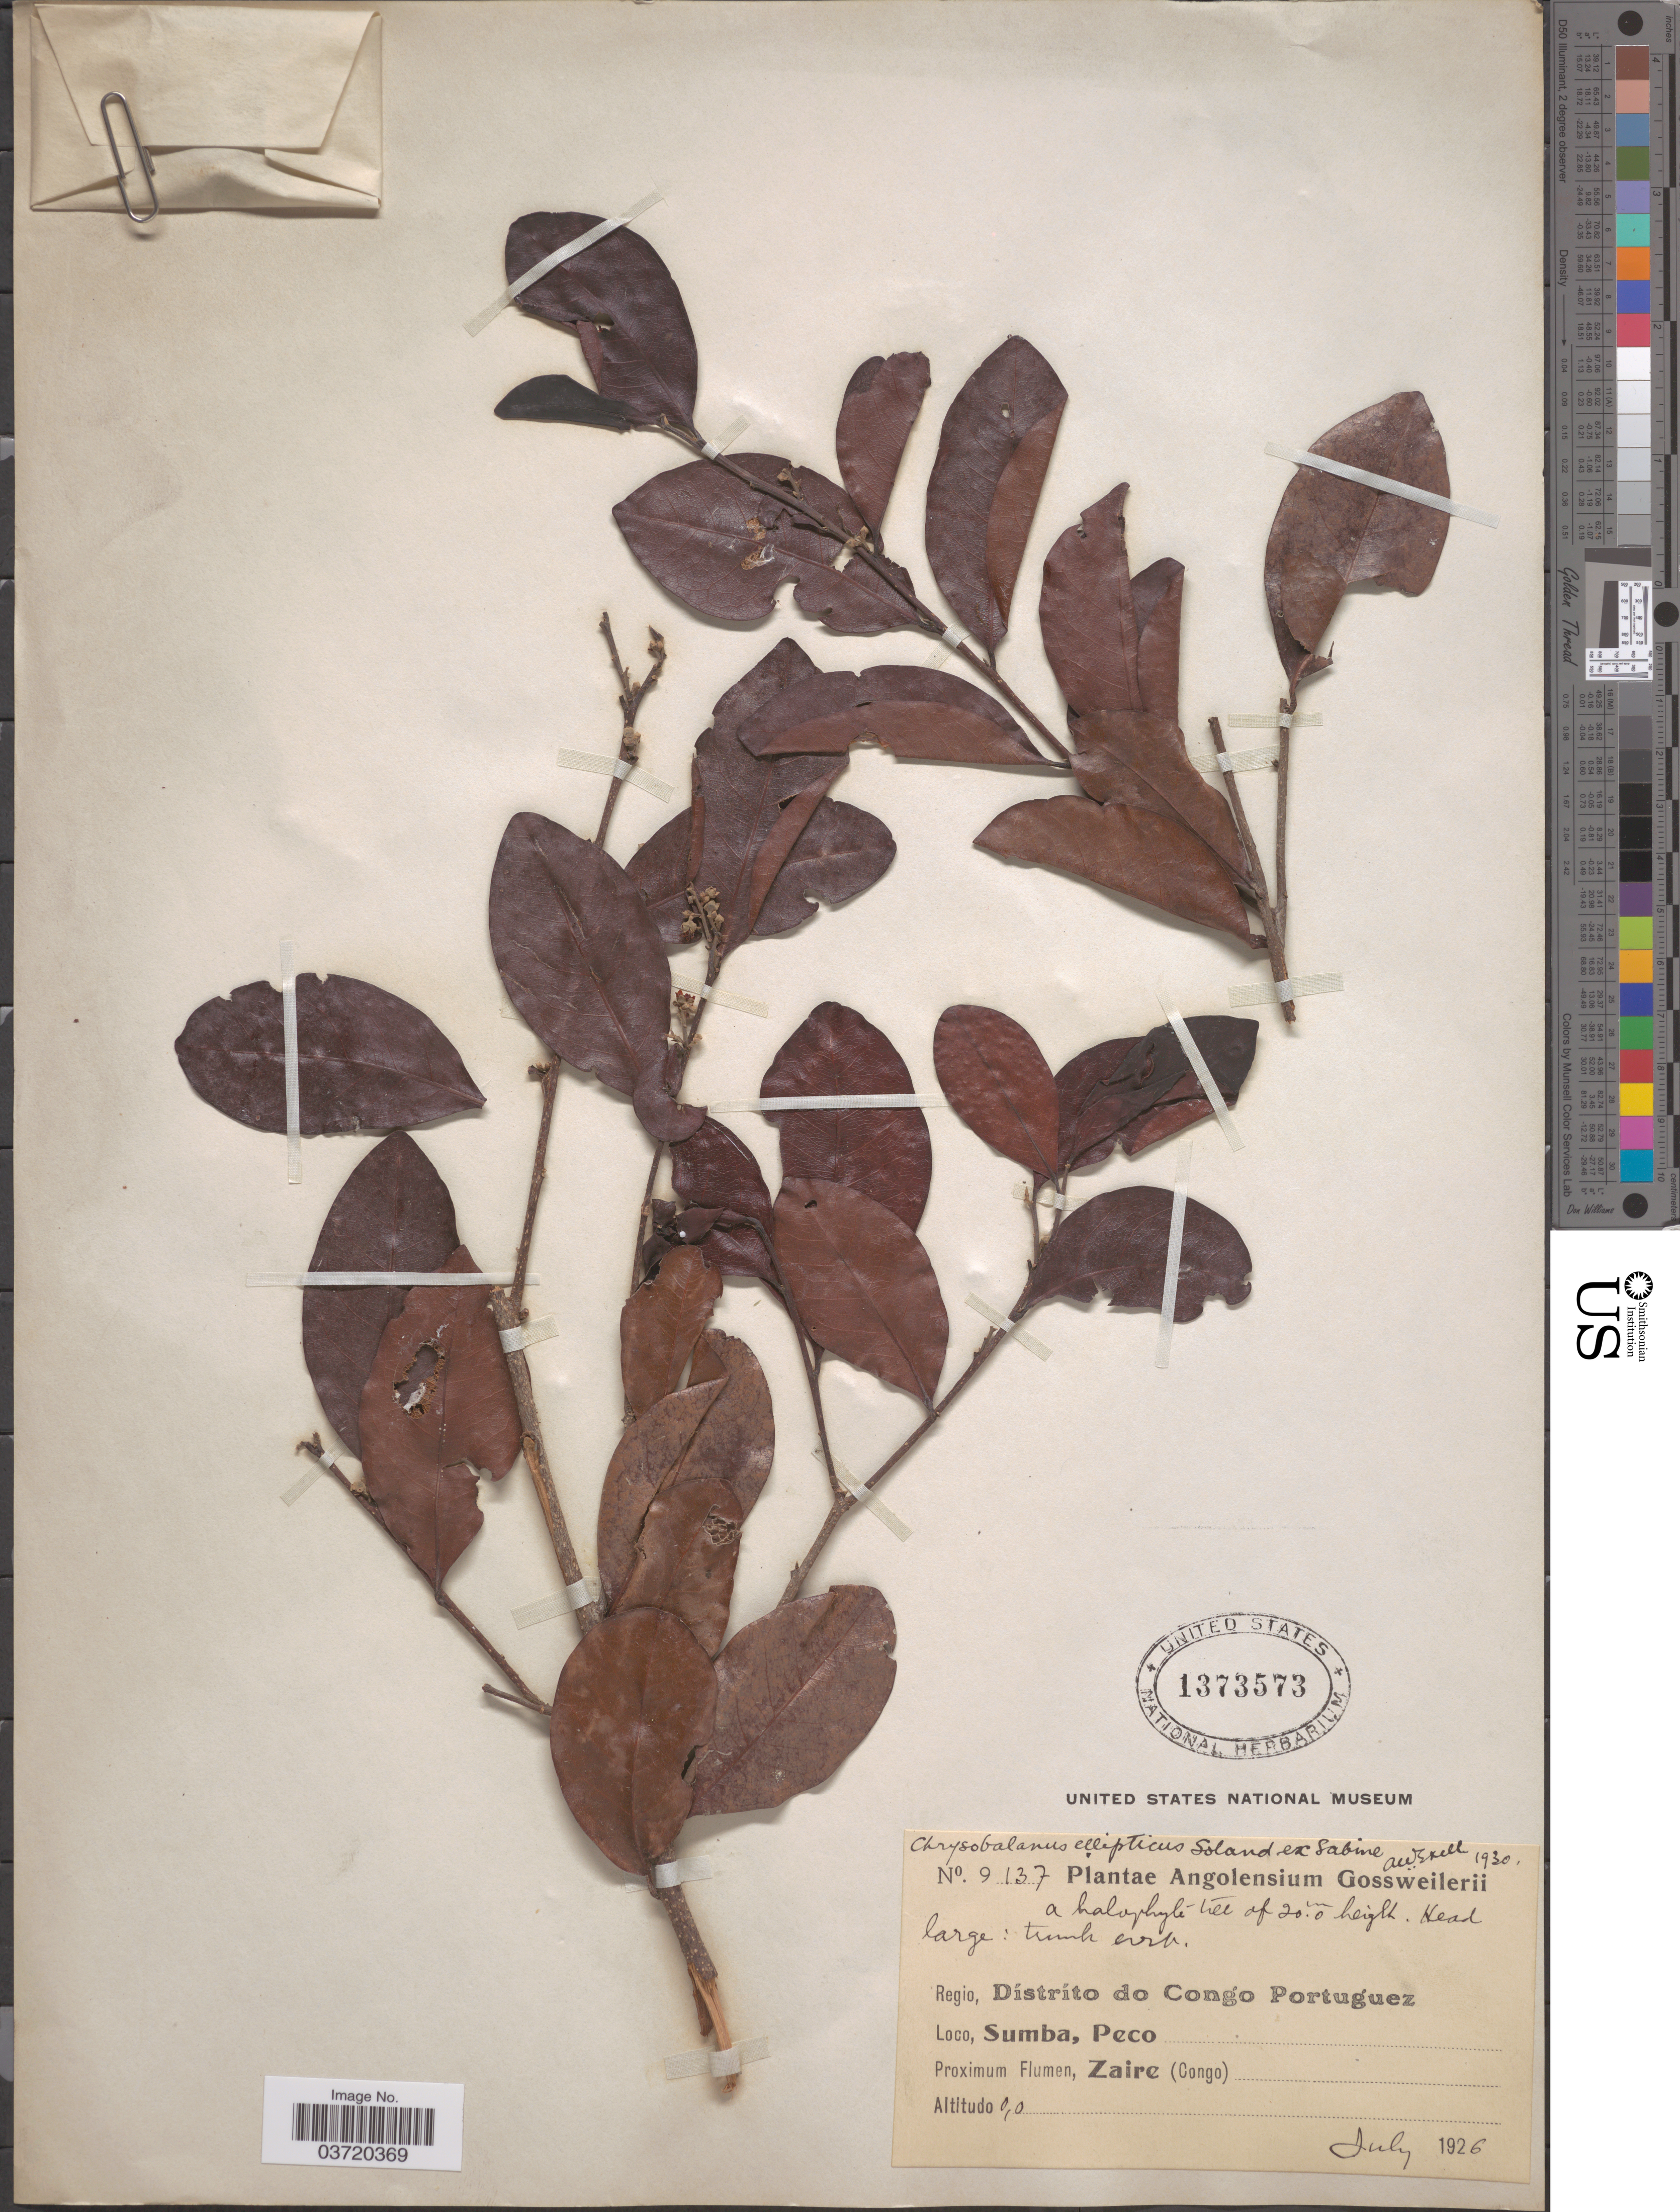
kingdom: Plantae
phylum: Tracheophyta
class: Magnoliopsida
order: Malpighiales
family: Chrysobalanaceae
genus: Chrysobalanus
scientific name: Chrysobalanus ellipticus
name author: Sol. ex Sabine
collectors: -. Gossweiler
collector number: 9137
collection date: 1926-07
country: Angola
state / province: Zaire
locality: Regio, Dístríto do Congo Portuguez. Sumba, Peco. Zaire (Congo).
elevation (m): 0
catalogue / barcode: US 1373573